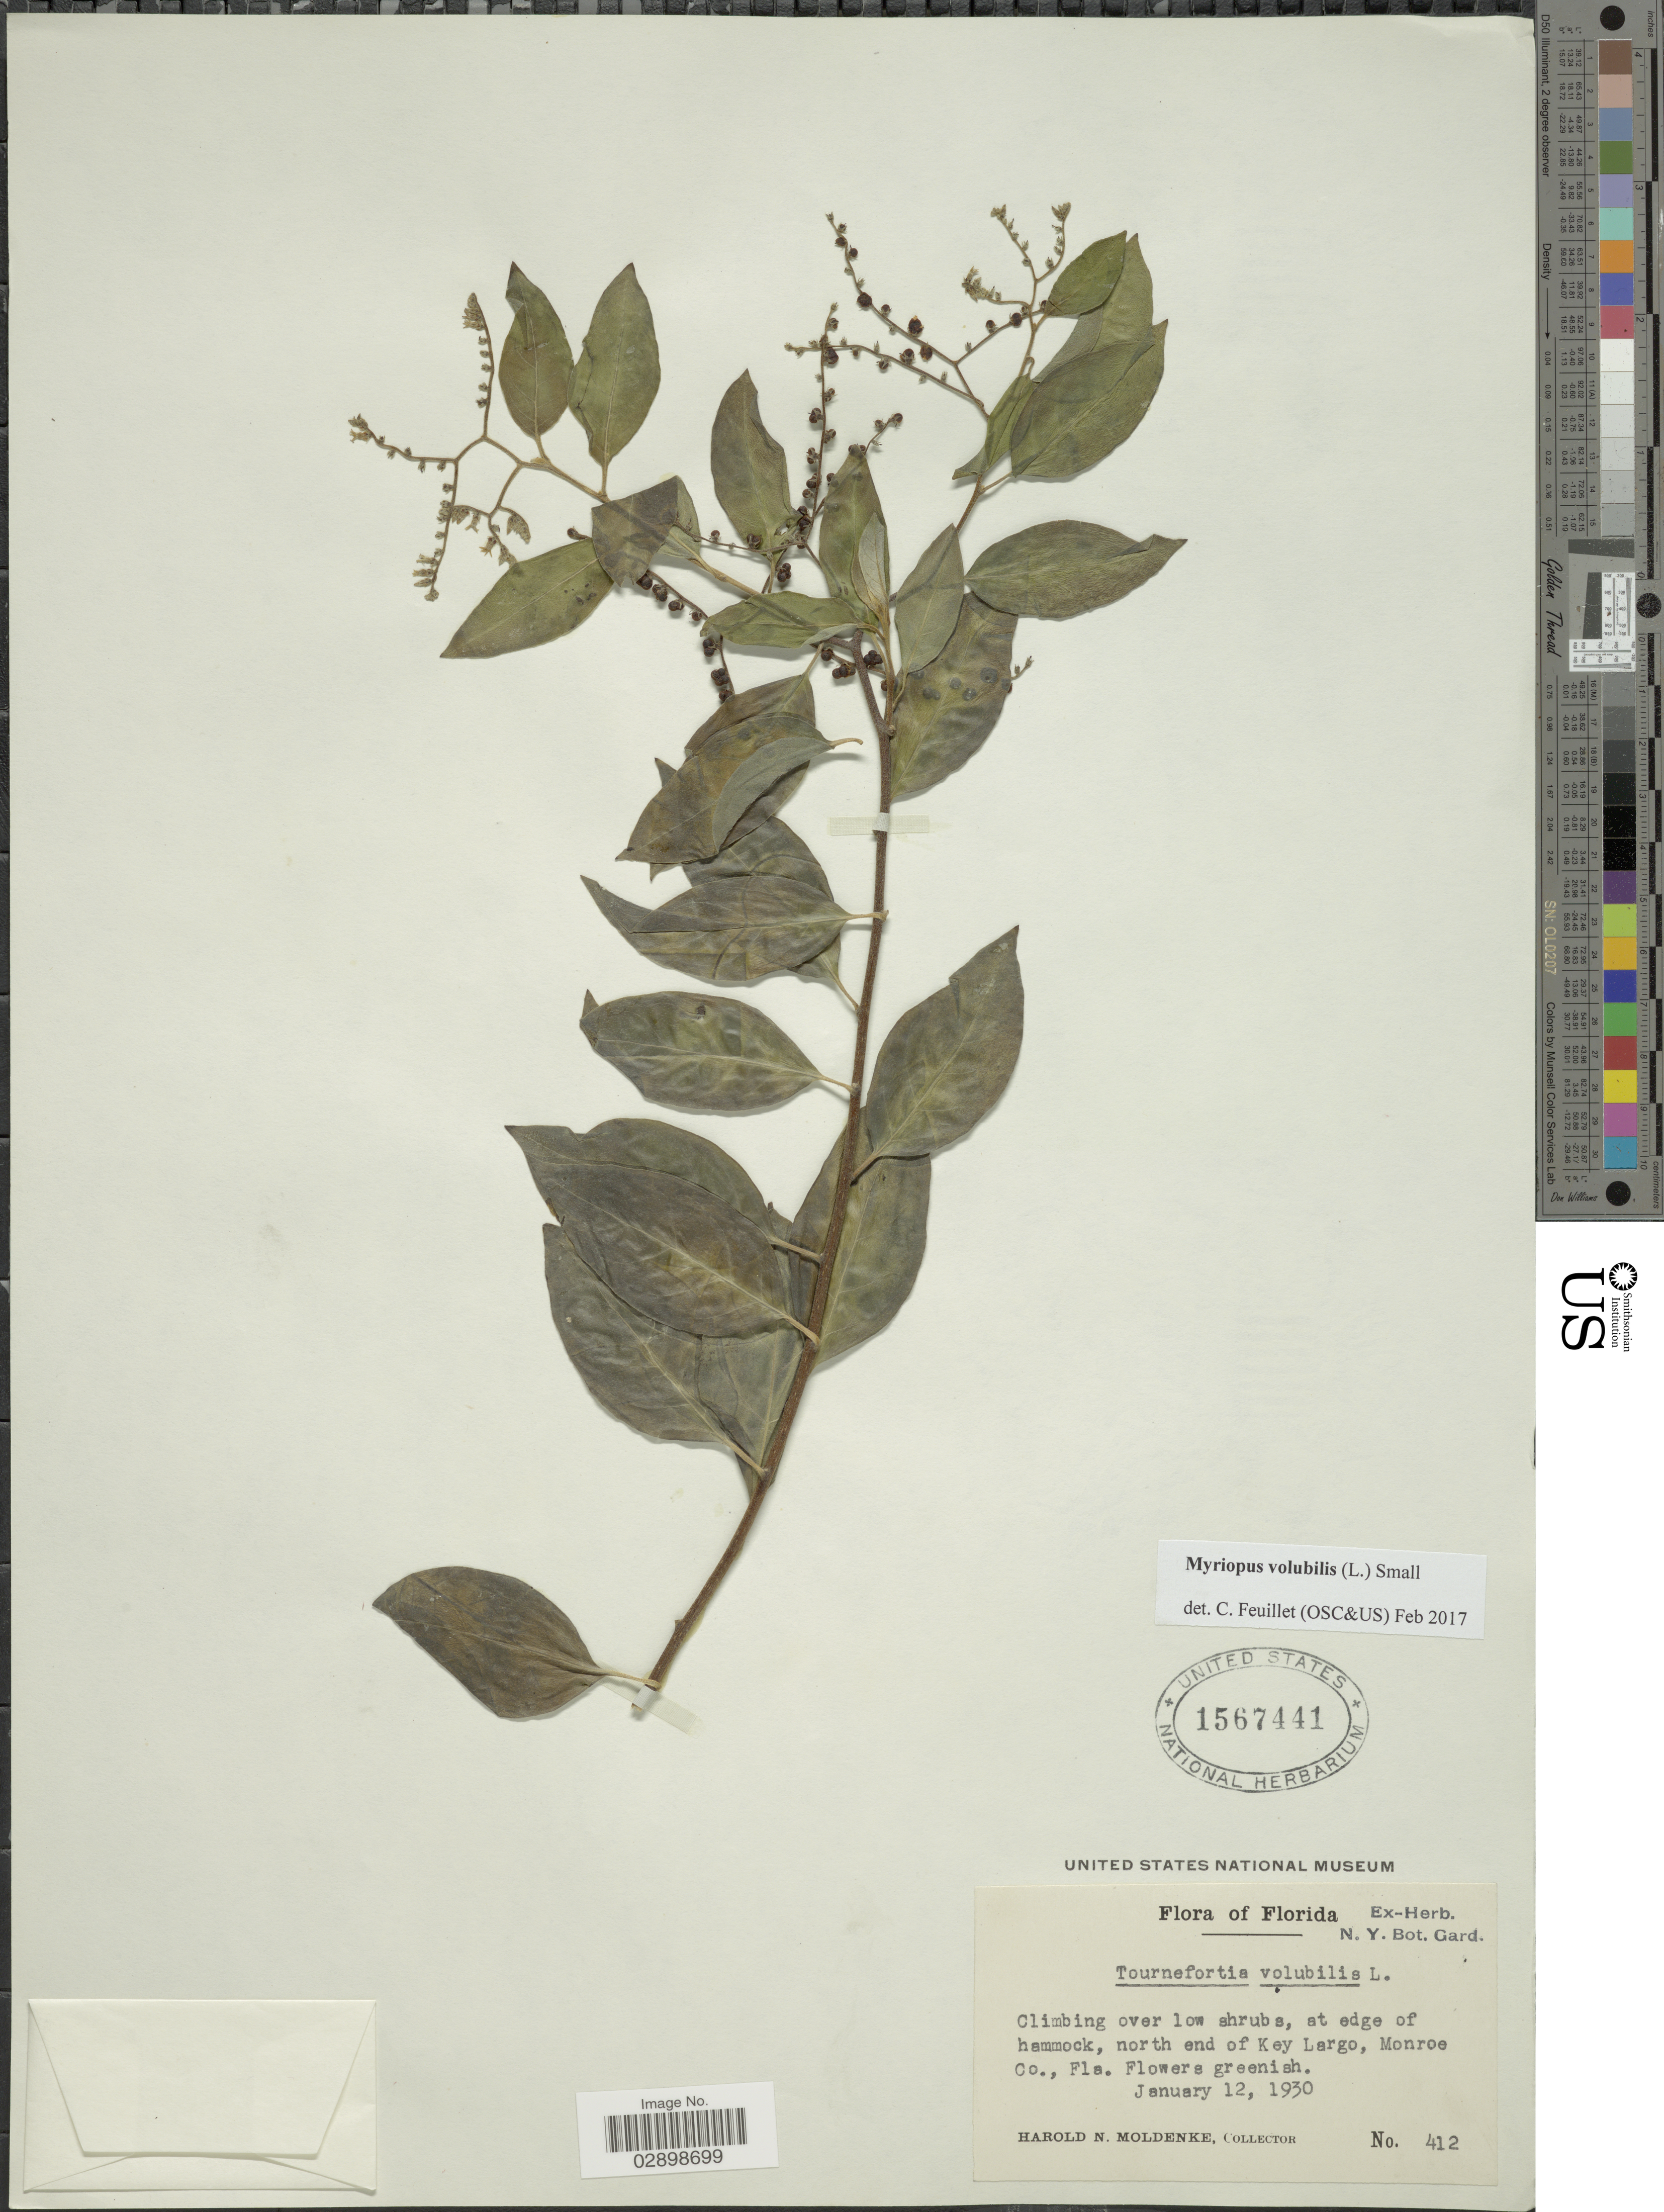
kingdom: Plantae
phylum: Tracheophyta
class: Magnoliopsida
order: Boraginales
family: Heliotropiaceae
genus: Myriopus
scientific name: Myriopus volubilis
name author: (L.) Small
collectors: H. N. Moldenke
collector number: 412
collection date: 1930-01-12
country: United States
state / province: Florida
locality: At edge of hammock, north end of Key Largo, Monroe Co., Fla.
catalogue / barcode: US 1567441